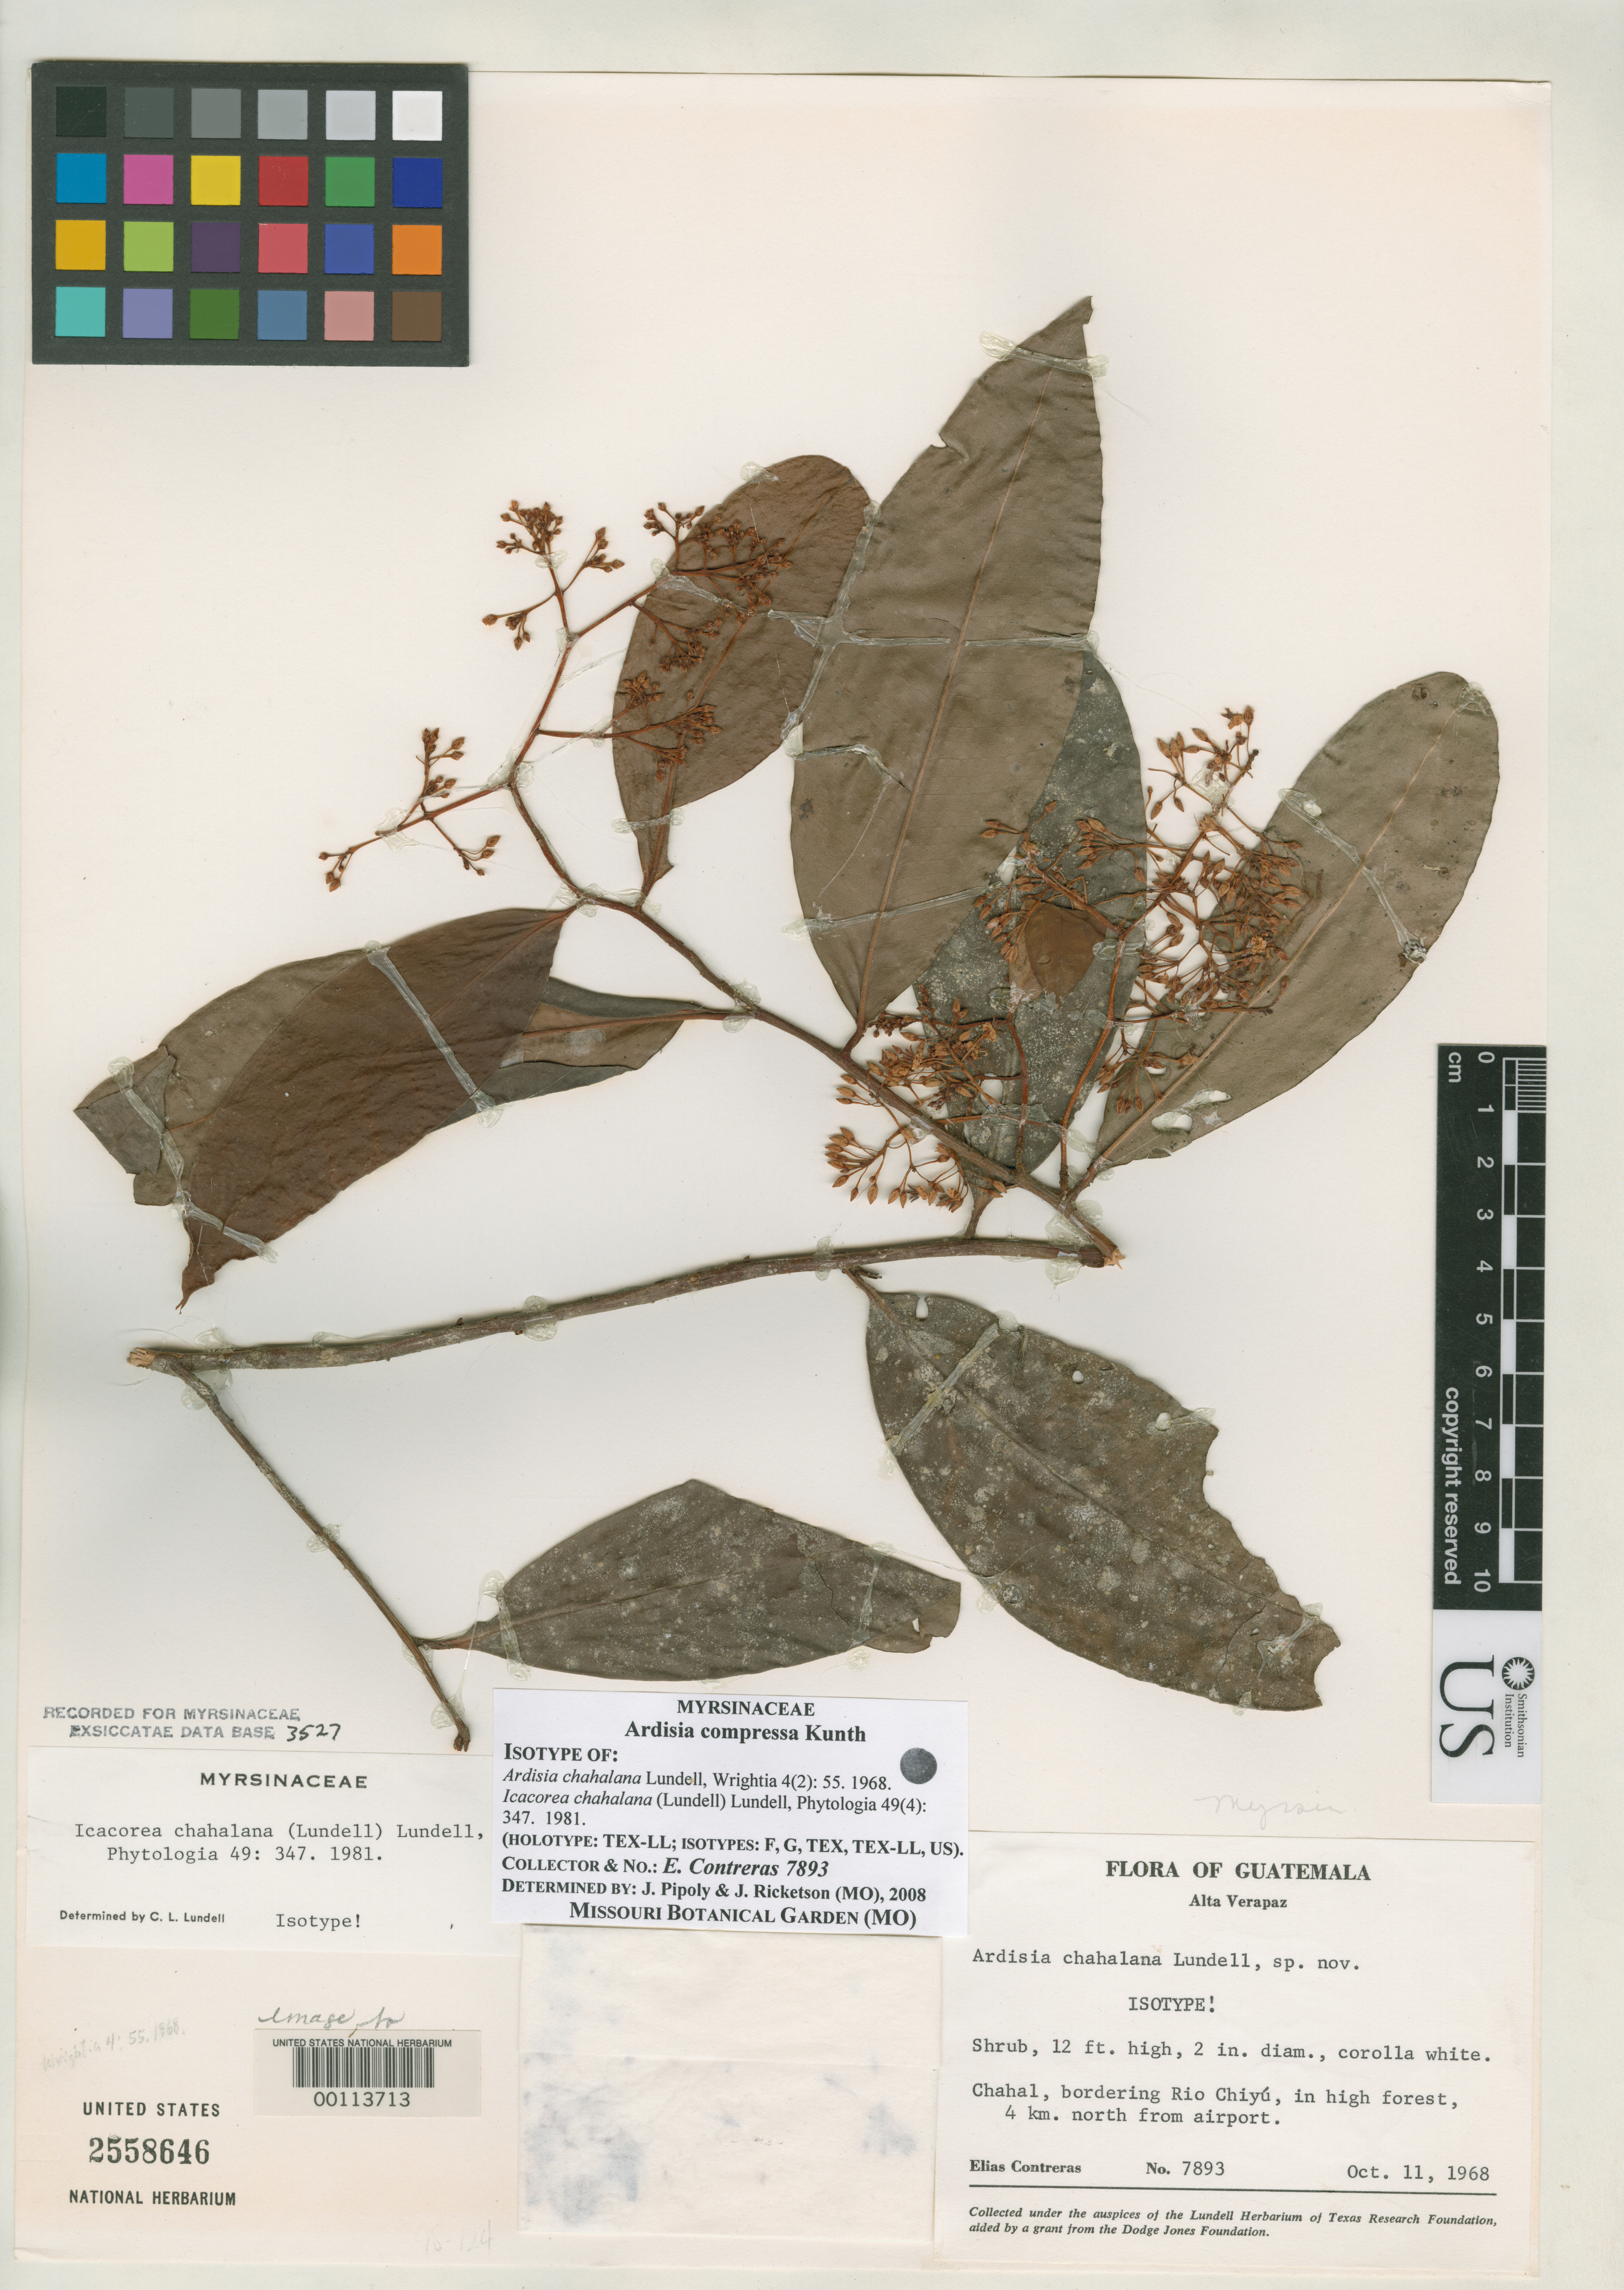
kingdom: Plantae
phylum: Tracheophyta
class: Magnoliopsida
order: Ericales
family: Primulaceae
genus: Ardisia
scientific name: Ardisia chahalana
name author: Lundell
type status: Isotype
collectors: E. Contreras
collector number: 7893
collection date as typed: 11 Oct 1968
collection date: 1968-10-11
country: Guatemala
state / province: Alta Verapaz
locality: Rio Chiyu, Chahal.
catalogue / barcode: US 2558646